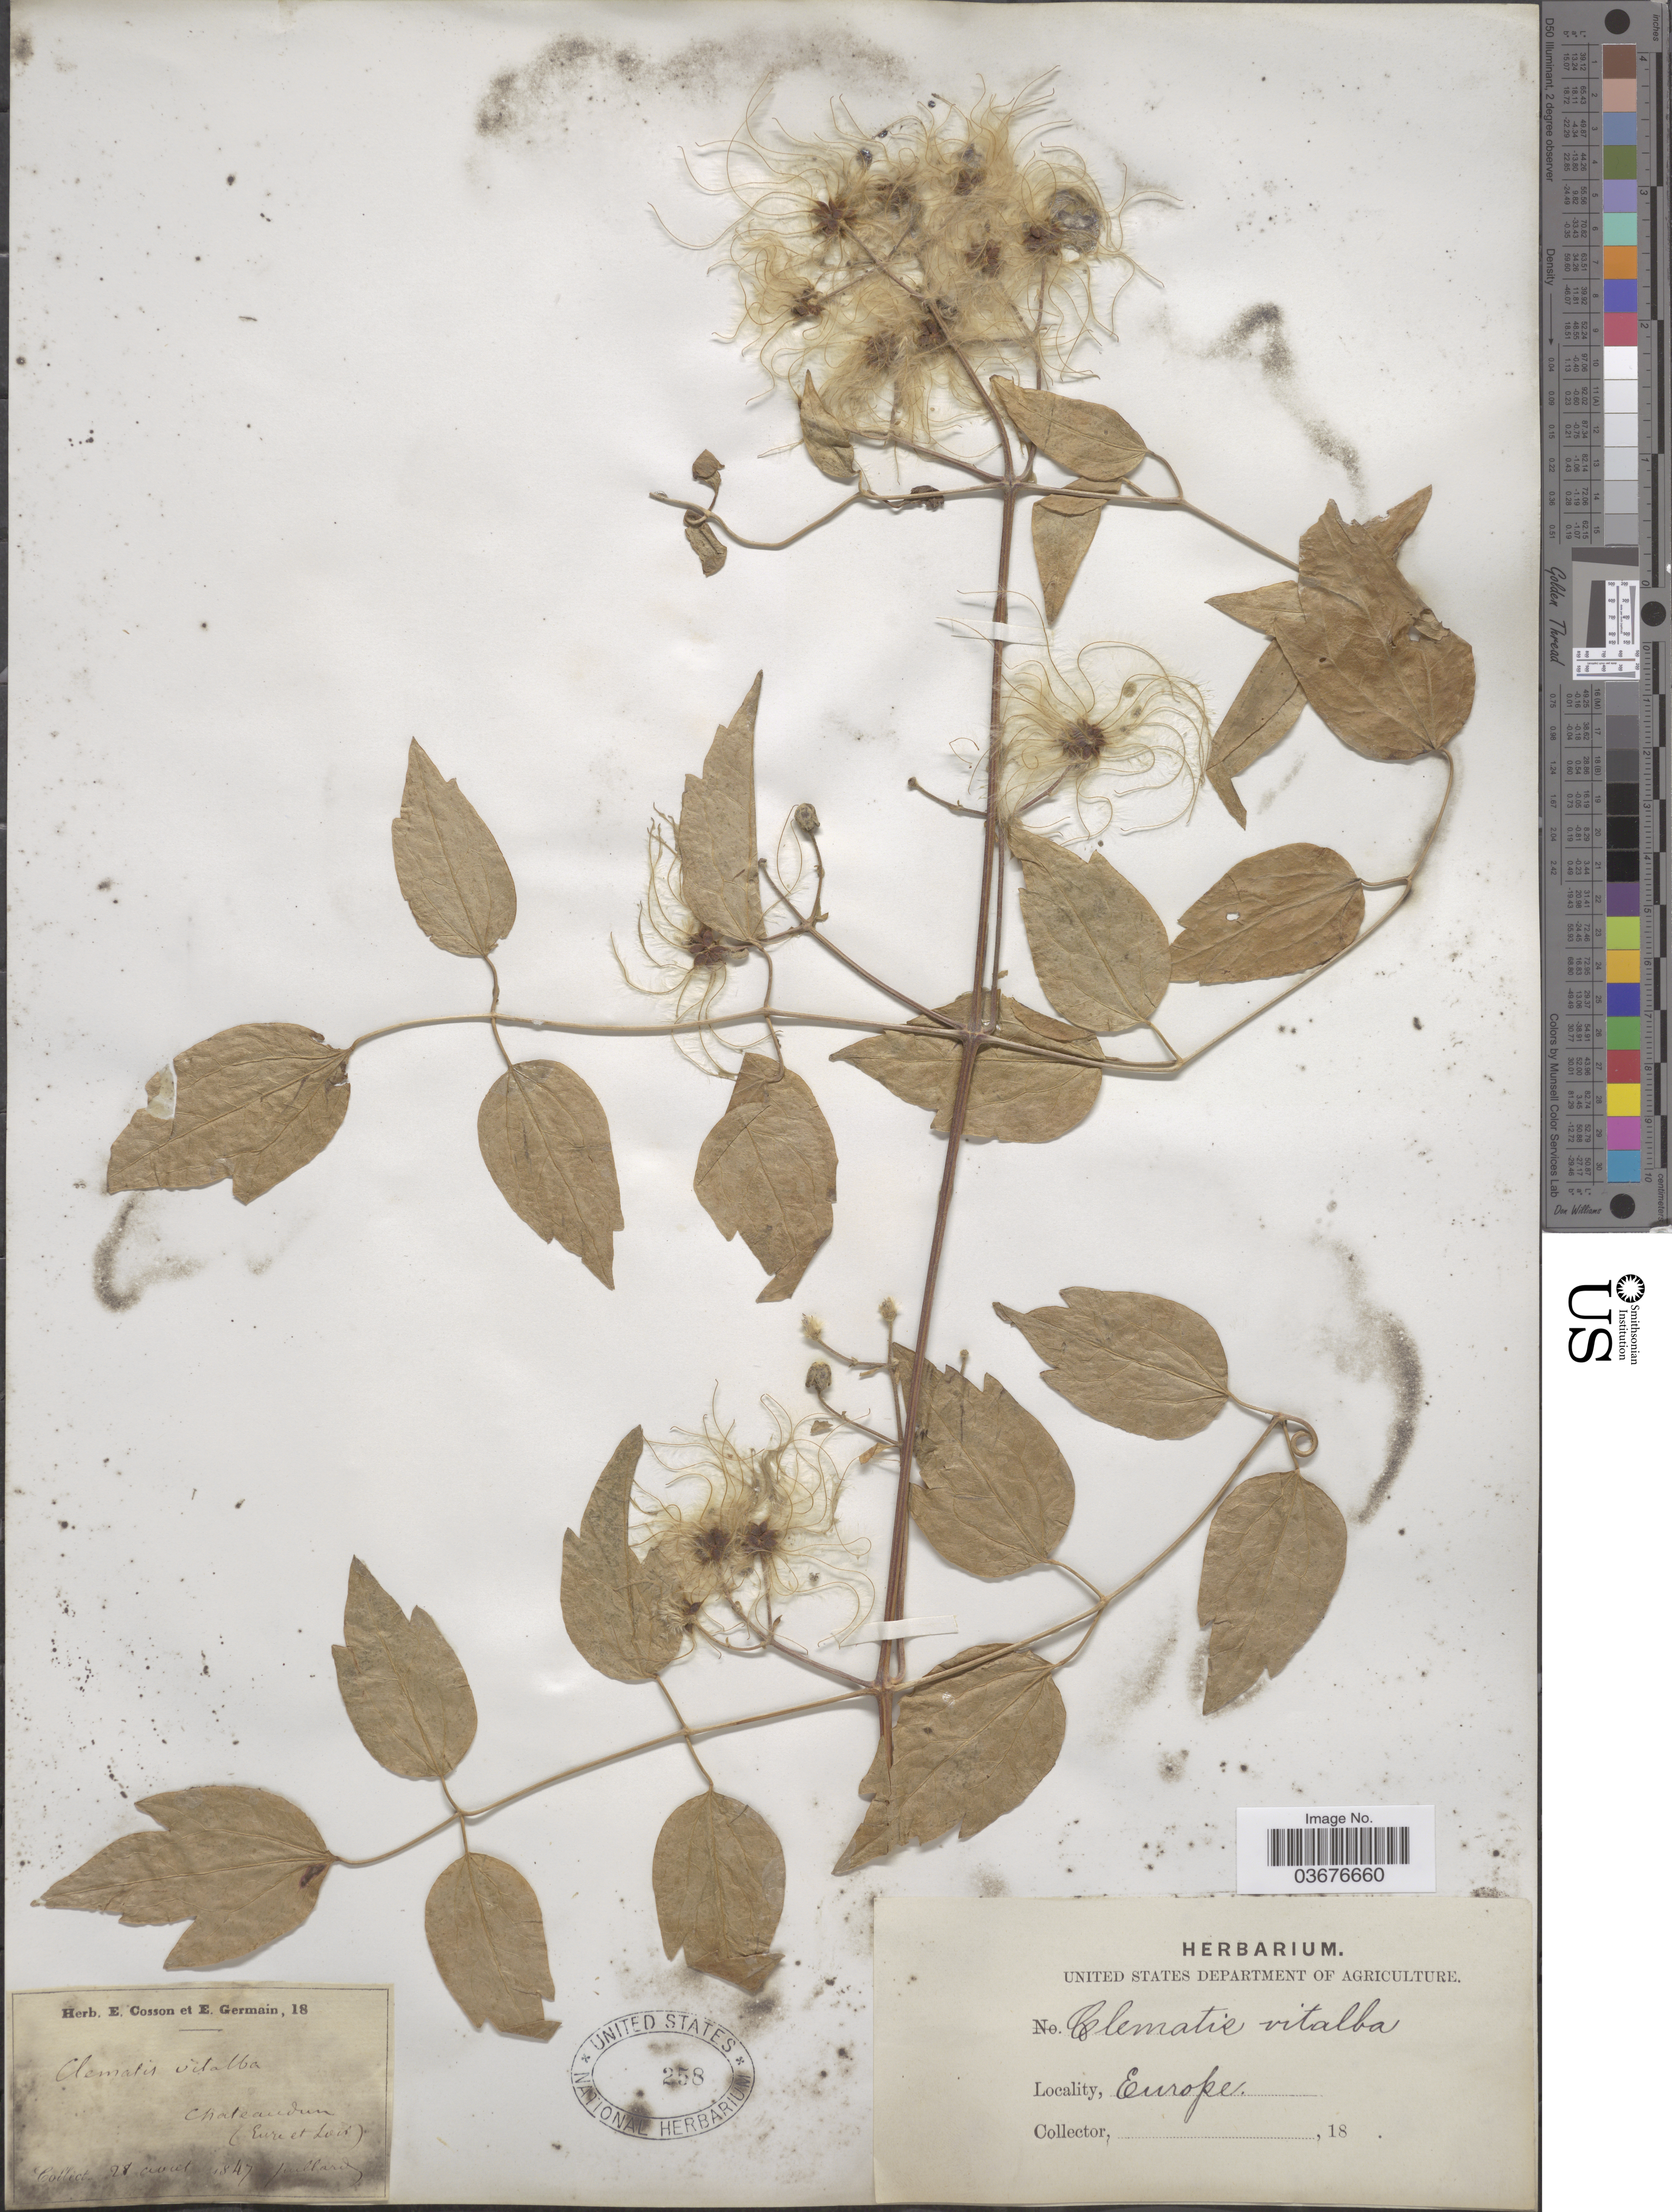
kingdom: Plantae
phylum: Tracheophyta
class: Magnoliopsida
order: Ranunculales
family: Ranunculaceae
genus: Clematis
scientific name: Clematis vitalba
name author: L.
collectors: Juillard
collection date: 1847-08-28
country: France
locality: Europe. Chateaudun (Eure et Loir).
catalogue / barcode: US 258